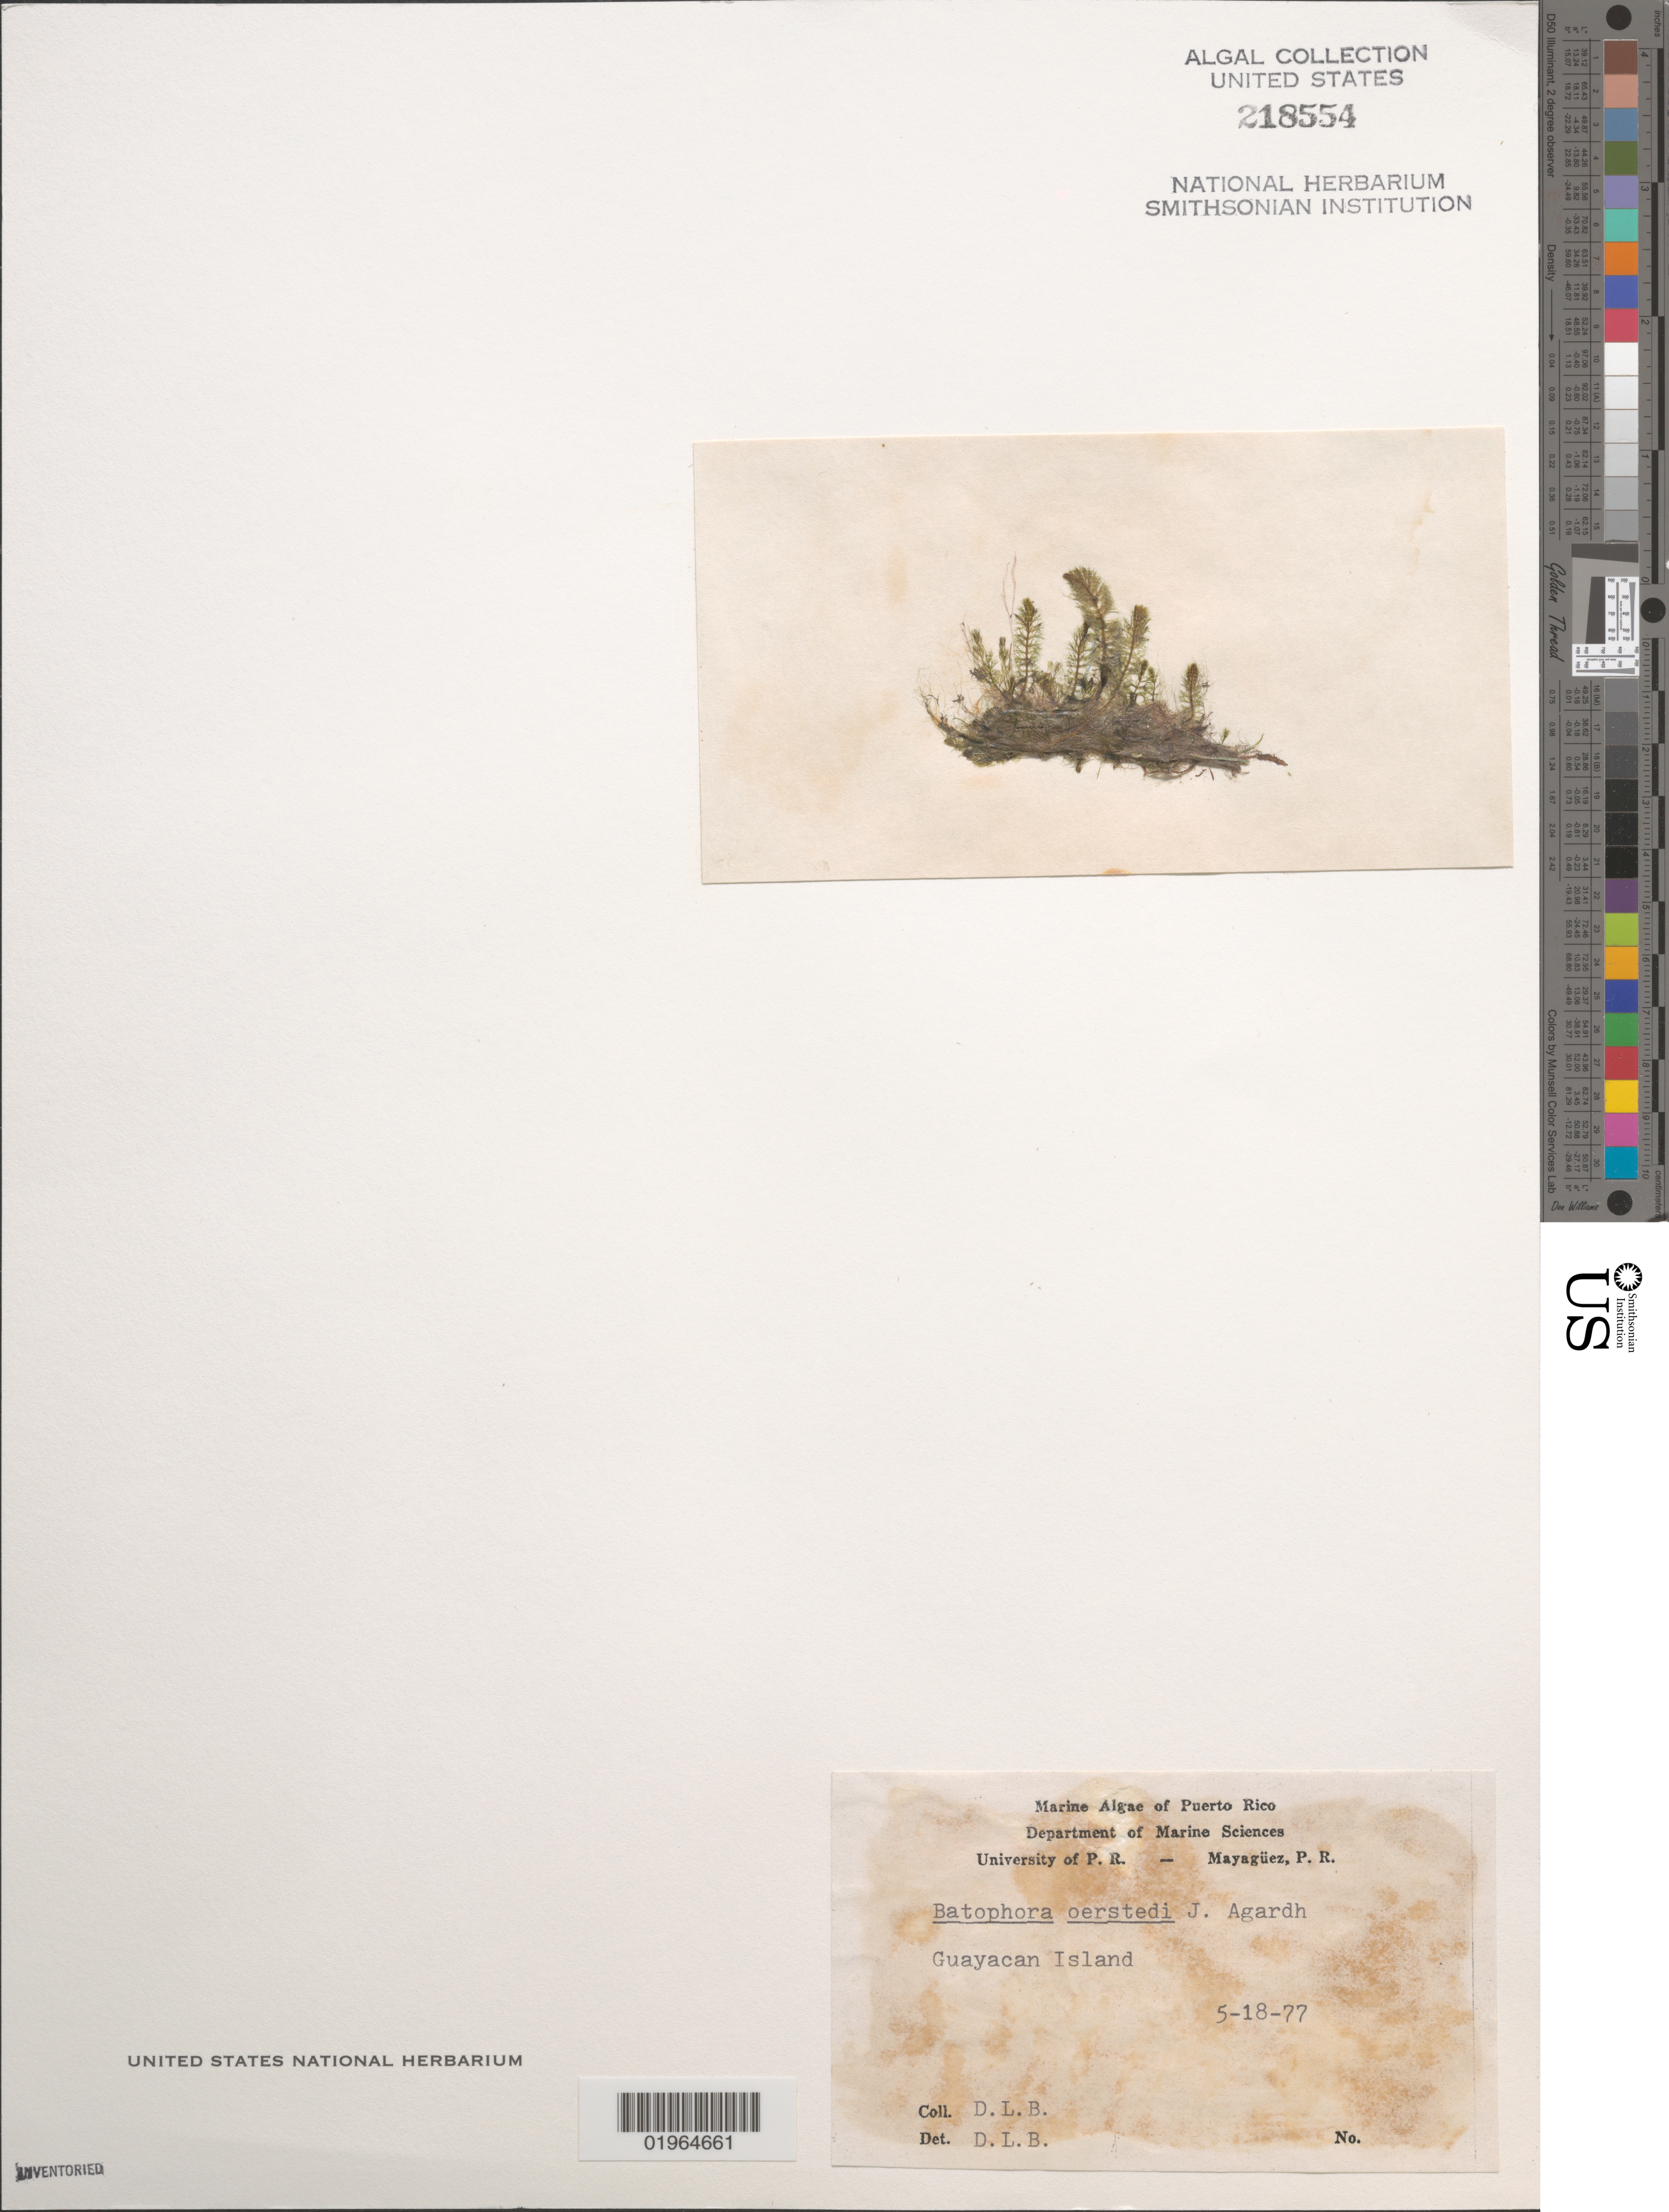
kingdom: Plantae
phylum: Chlorophyta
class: Ulvophyceae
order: Dasycladales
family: Dasycladaceae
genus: Batophora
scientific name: Batophora oerstedii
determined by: Ballantine, D. L.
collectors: D.L. Ballantine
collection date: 1977-05-18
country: Puerto Rico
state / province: Lajas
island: Guayacan Island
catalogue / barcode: US 218554